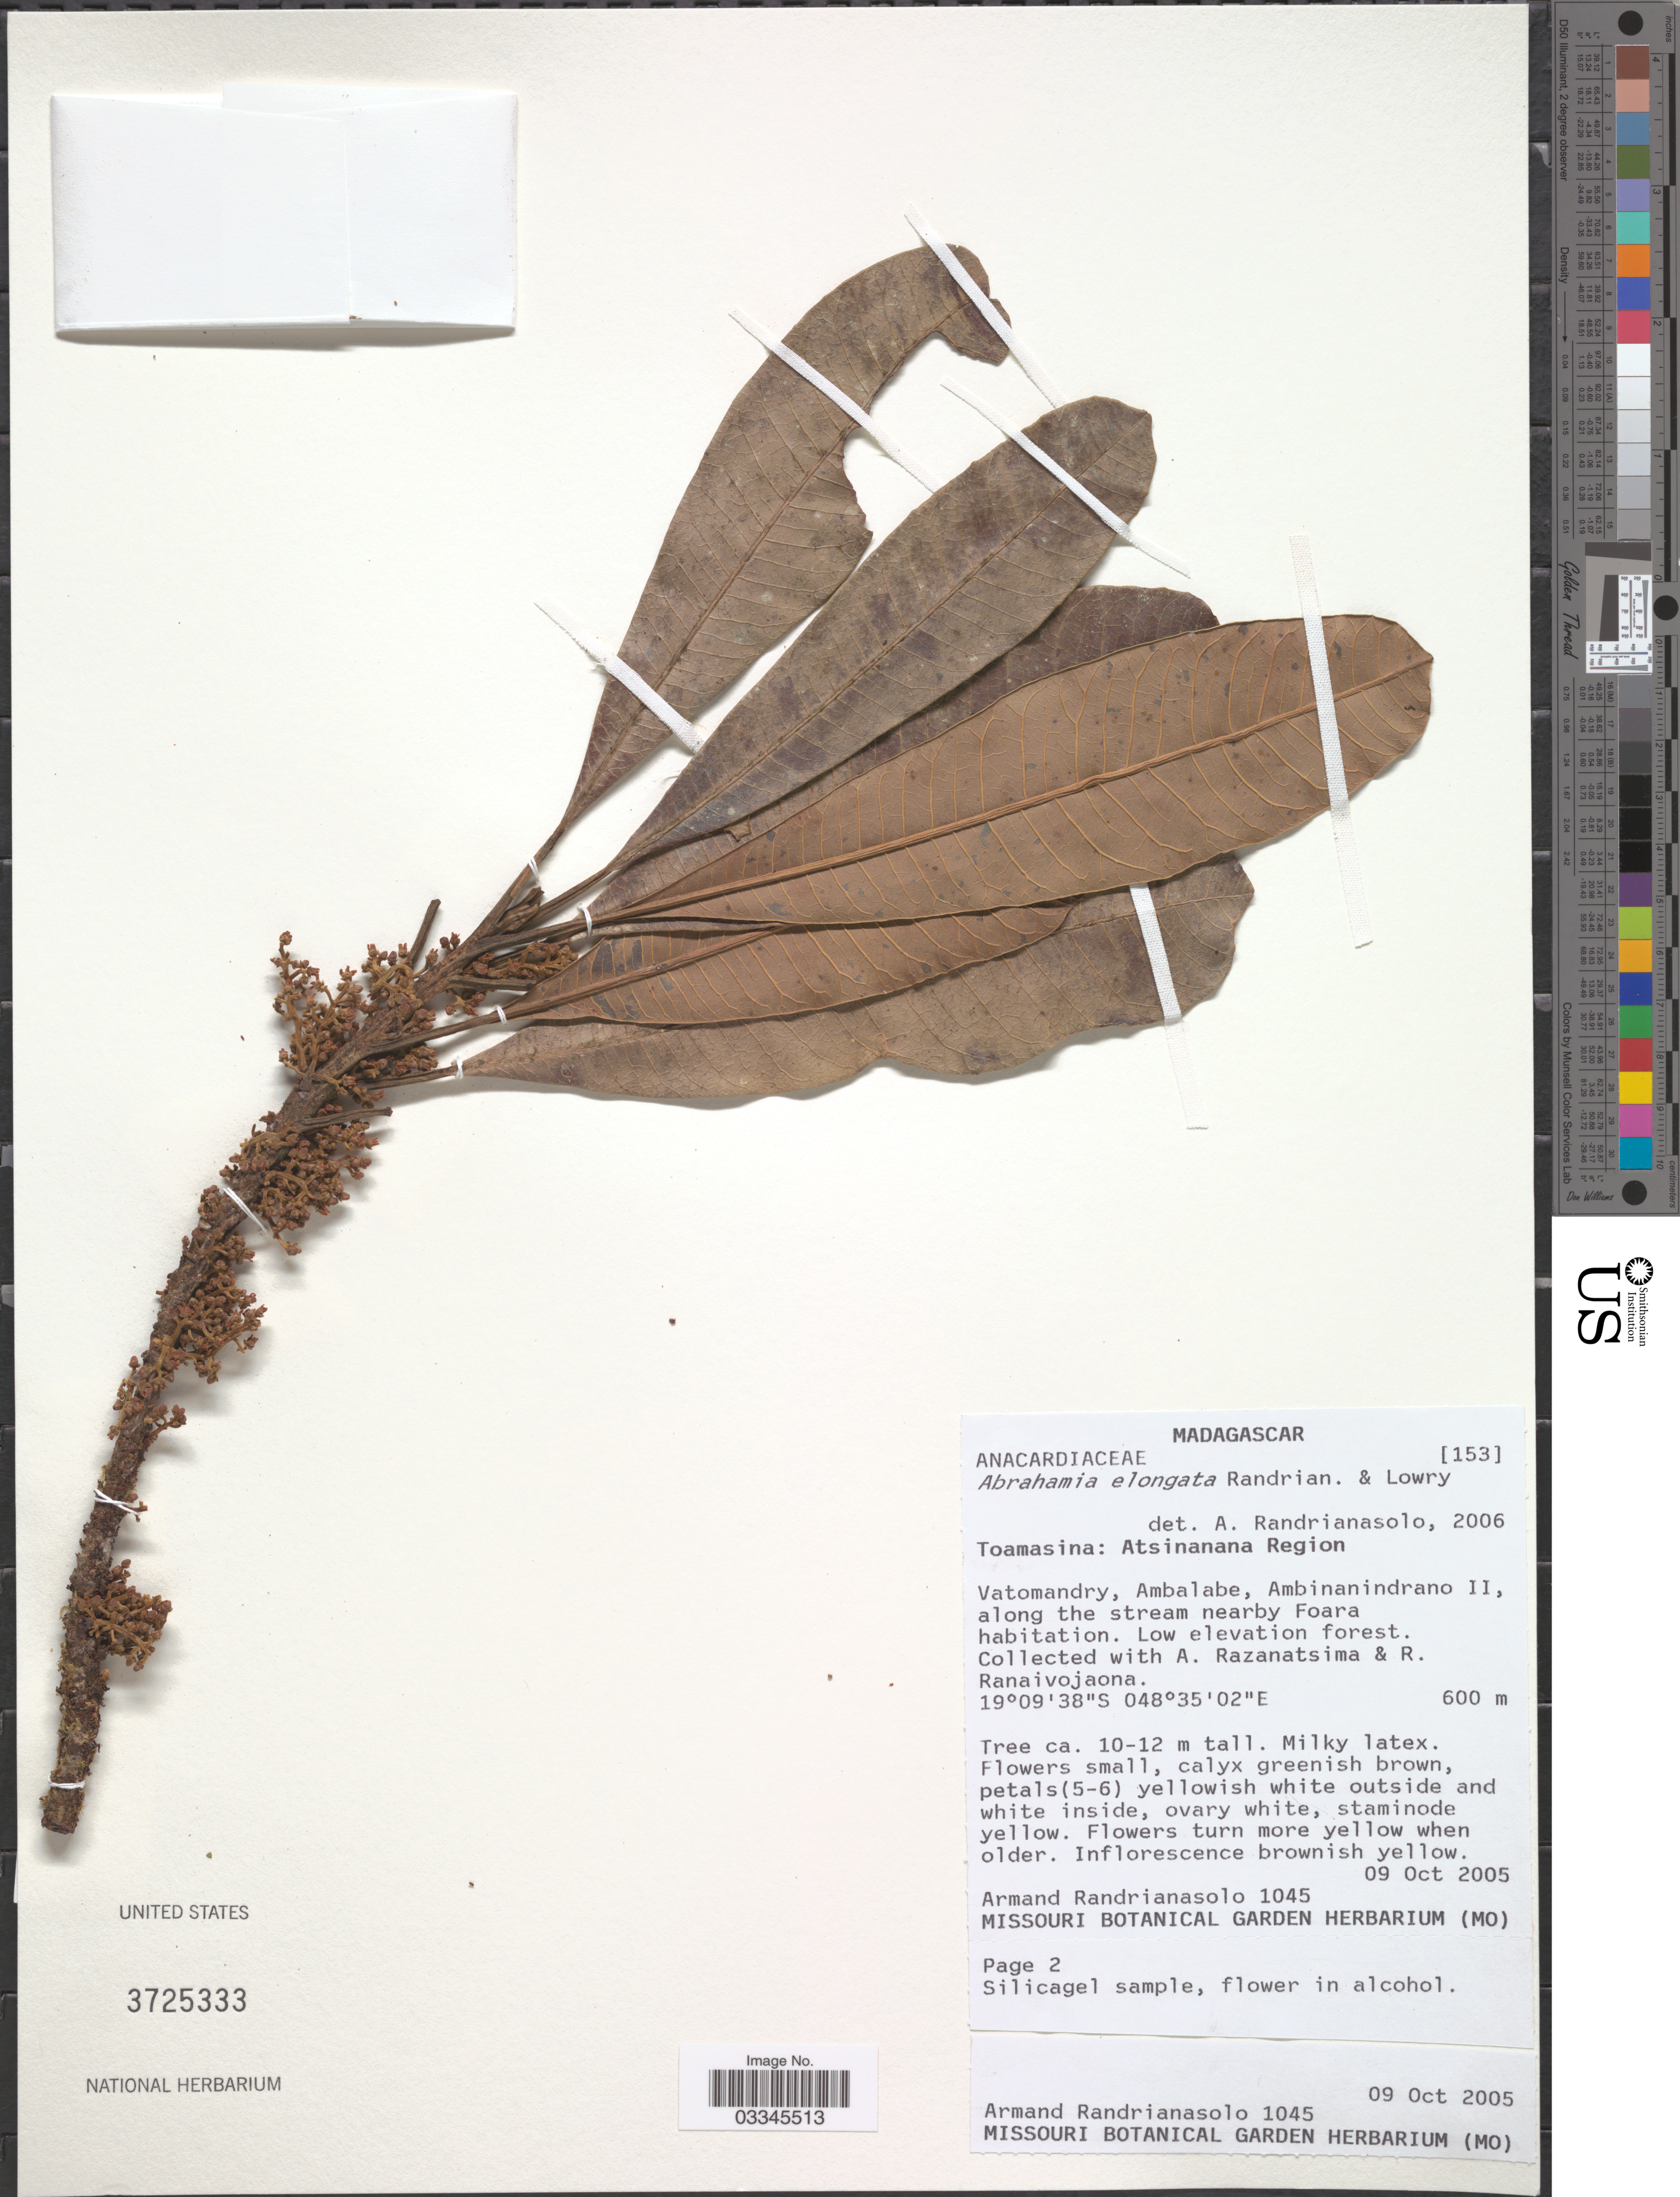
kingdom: Plantae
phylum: Tracheophyta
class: Magnoliopsida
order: Sapindales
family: Anacardiaceae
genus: Abrahamia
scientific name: Abrahamia elongata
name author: Randrian. & Lowry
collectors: A. Randrianasolo, A. Razanatsima & R. Ranaivojaona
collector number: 1045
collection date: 2005-10-09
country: Madagascar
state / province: Atsinanana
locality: Atsinanana Region. Vatomandry, Ambalabe, Ambinanindrano II, along the stream nearby Foara habitation.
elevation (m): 600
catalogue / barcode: US 3725333